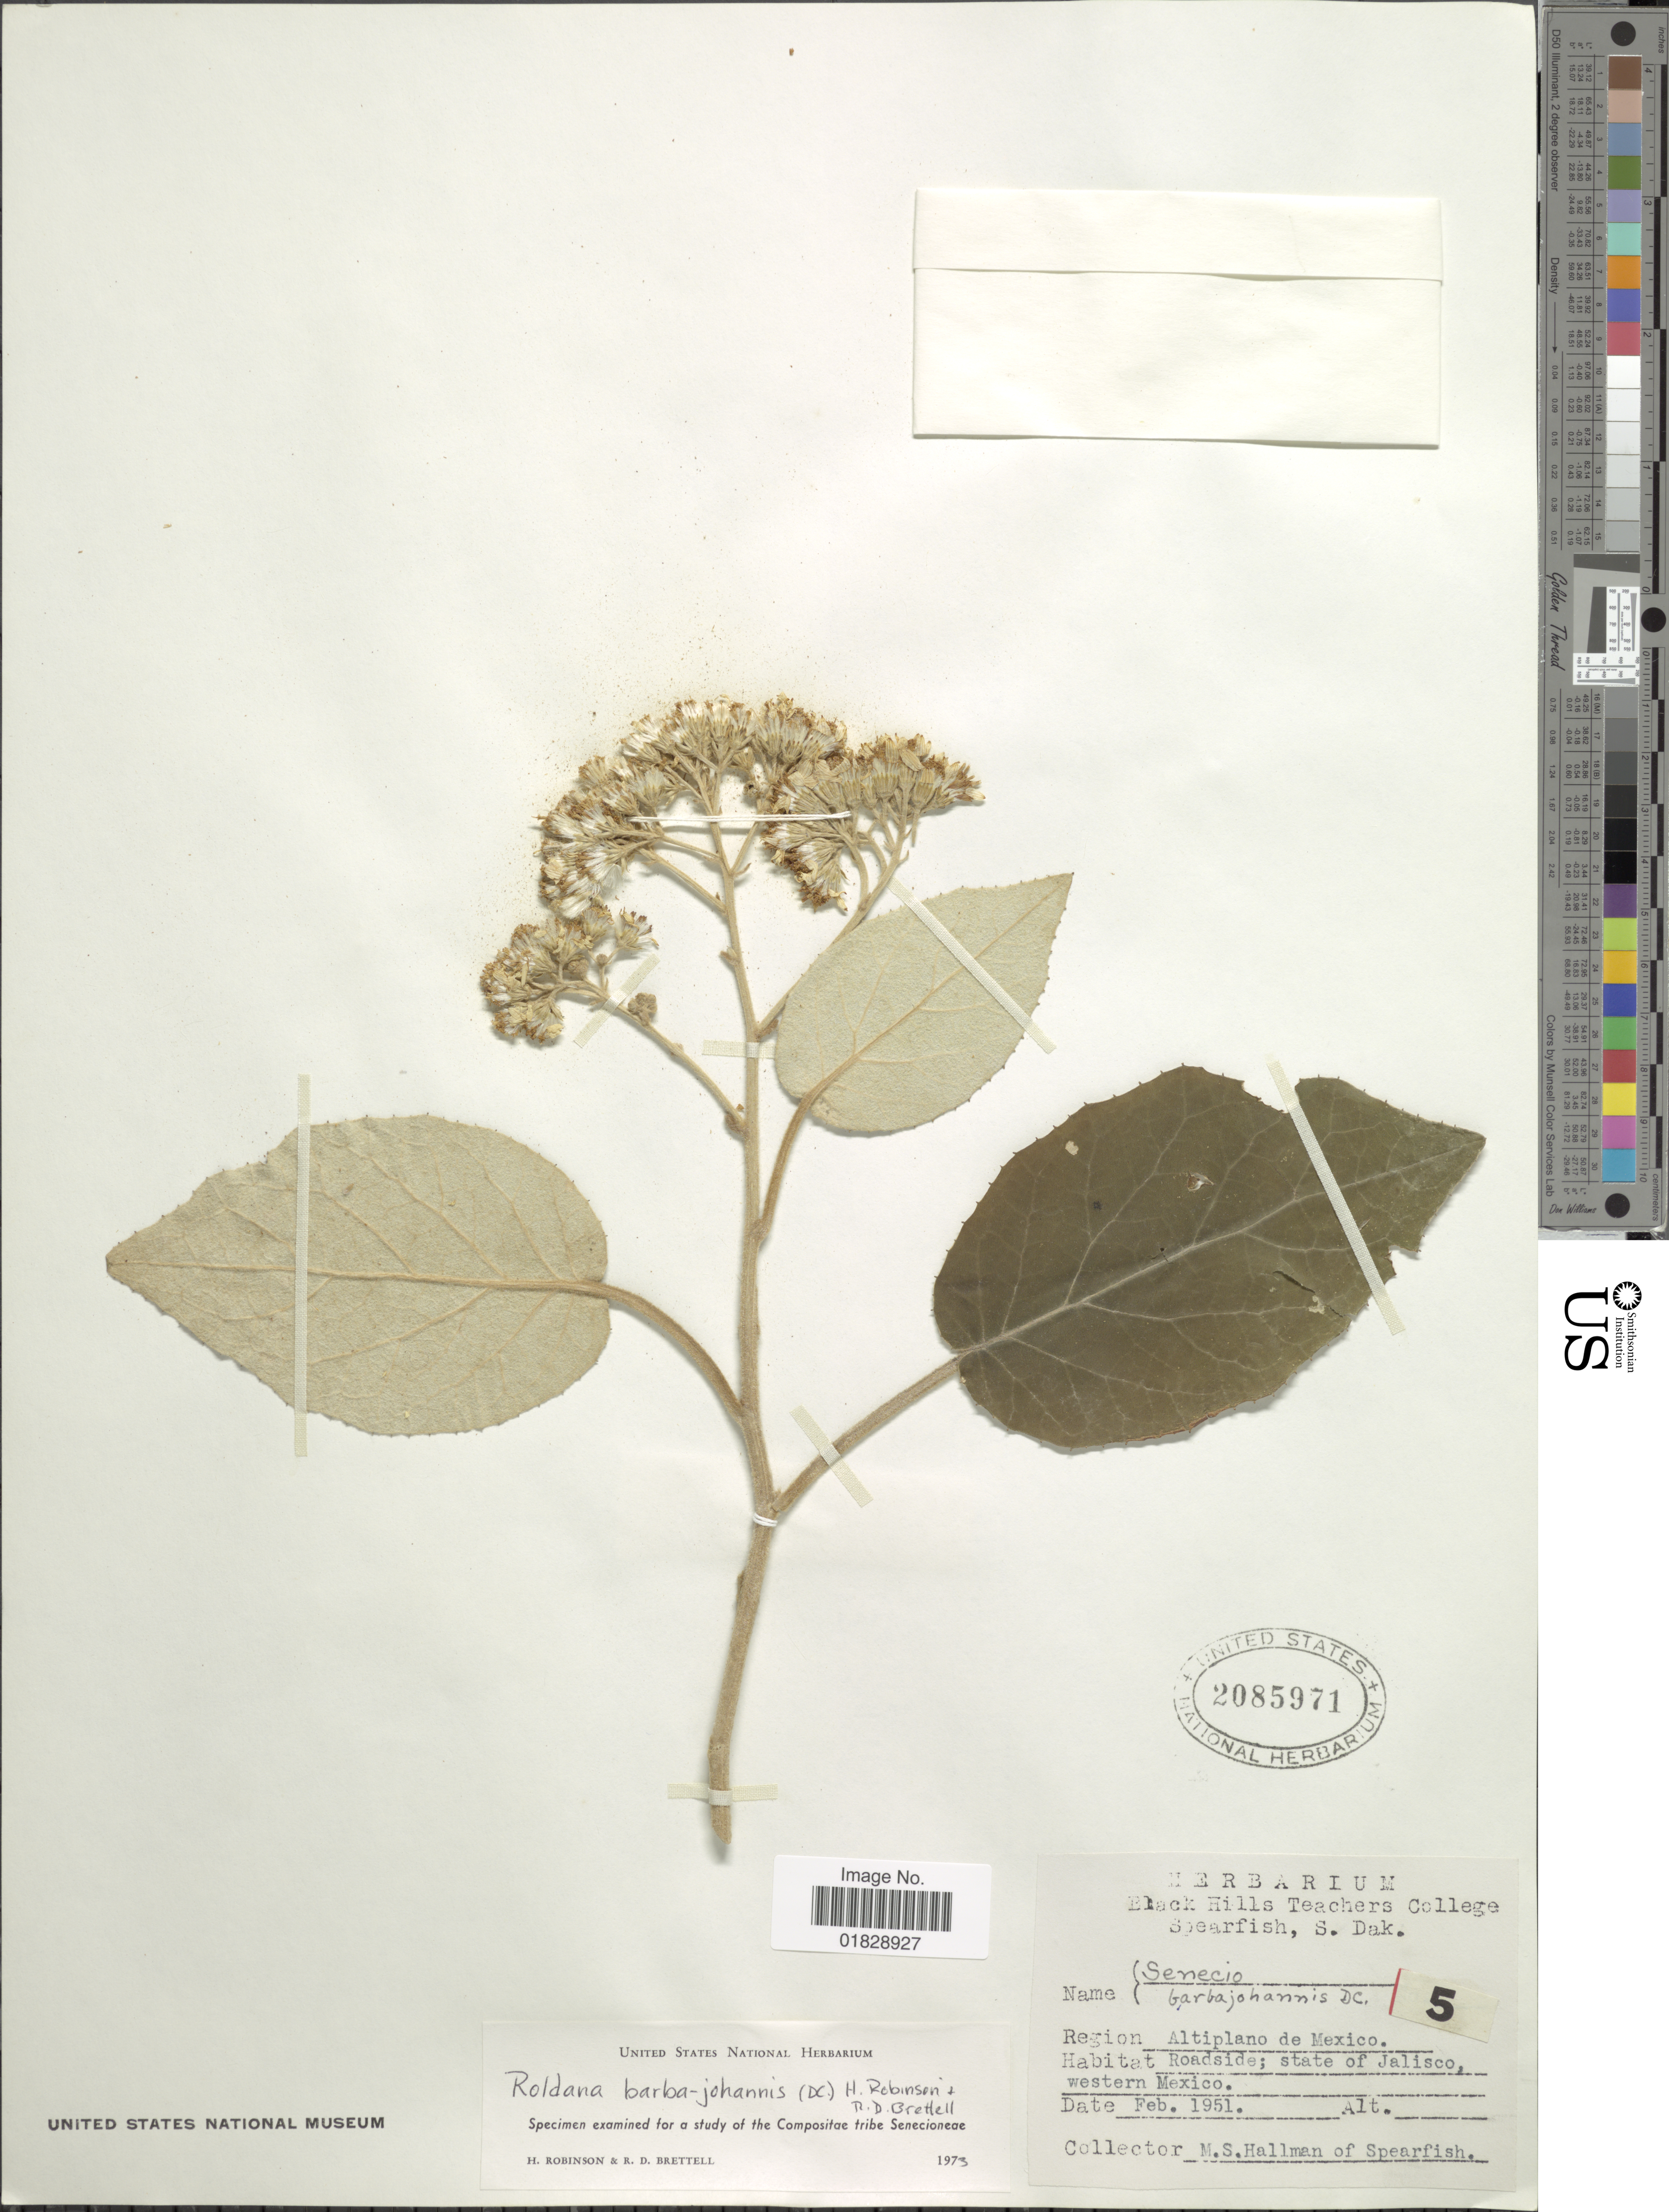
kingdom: Plantae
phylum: Tracheophyta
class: Magnoliopsida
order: Asterales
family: Asteraceae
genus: Roldana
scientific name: Roldana barba-johannis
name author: (DC.) H. Rob. & Brettell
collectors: M. Hallman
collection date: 1951-02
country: Mexico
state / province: Jalisco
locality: Altiplano de Mexico. Roadside; state of Jalisco, western Mexico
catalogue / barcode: US 2085971